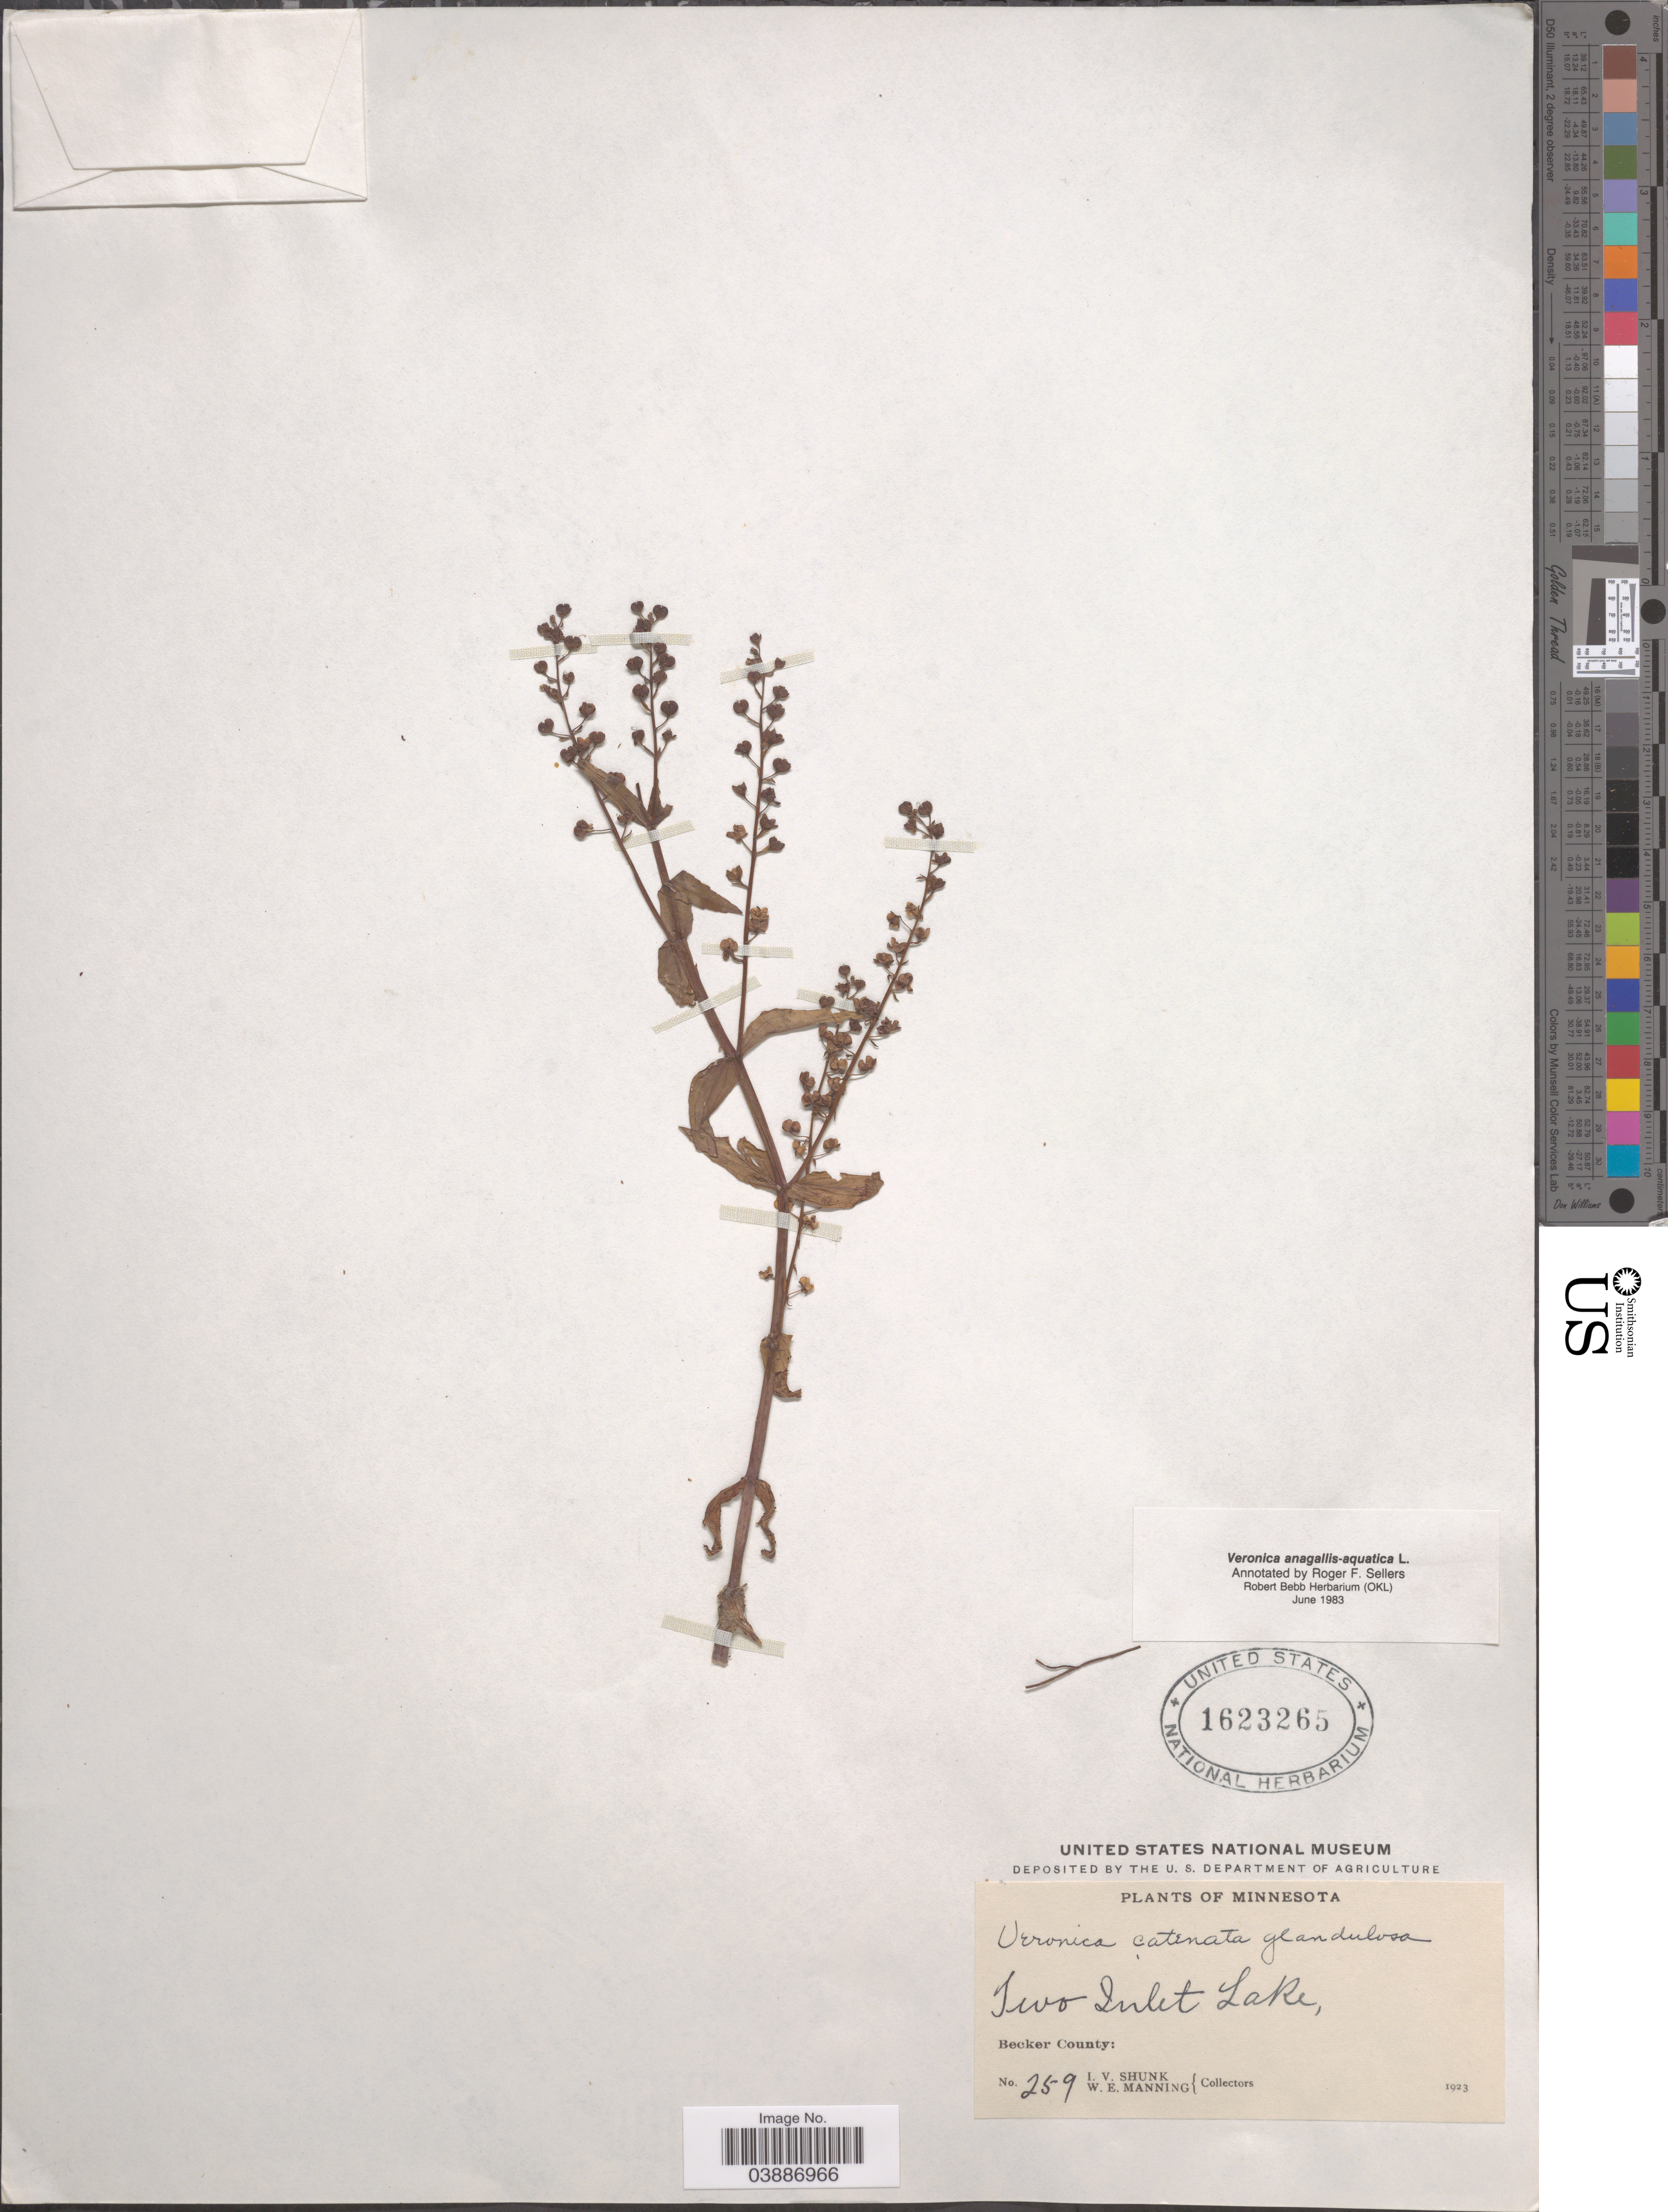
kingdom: Plantae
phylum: Tracheophyta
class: Magnoliopsida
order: Lamiales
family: Plantaginaceae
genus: Veronica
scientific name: Veronica anagallis-aquatica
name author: L.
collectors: I. Shunk & W. Manning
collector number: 259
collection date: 1923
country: United States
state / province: Minnesota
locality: Two Inlet Lake, Becker County.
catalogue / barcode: US 1623265